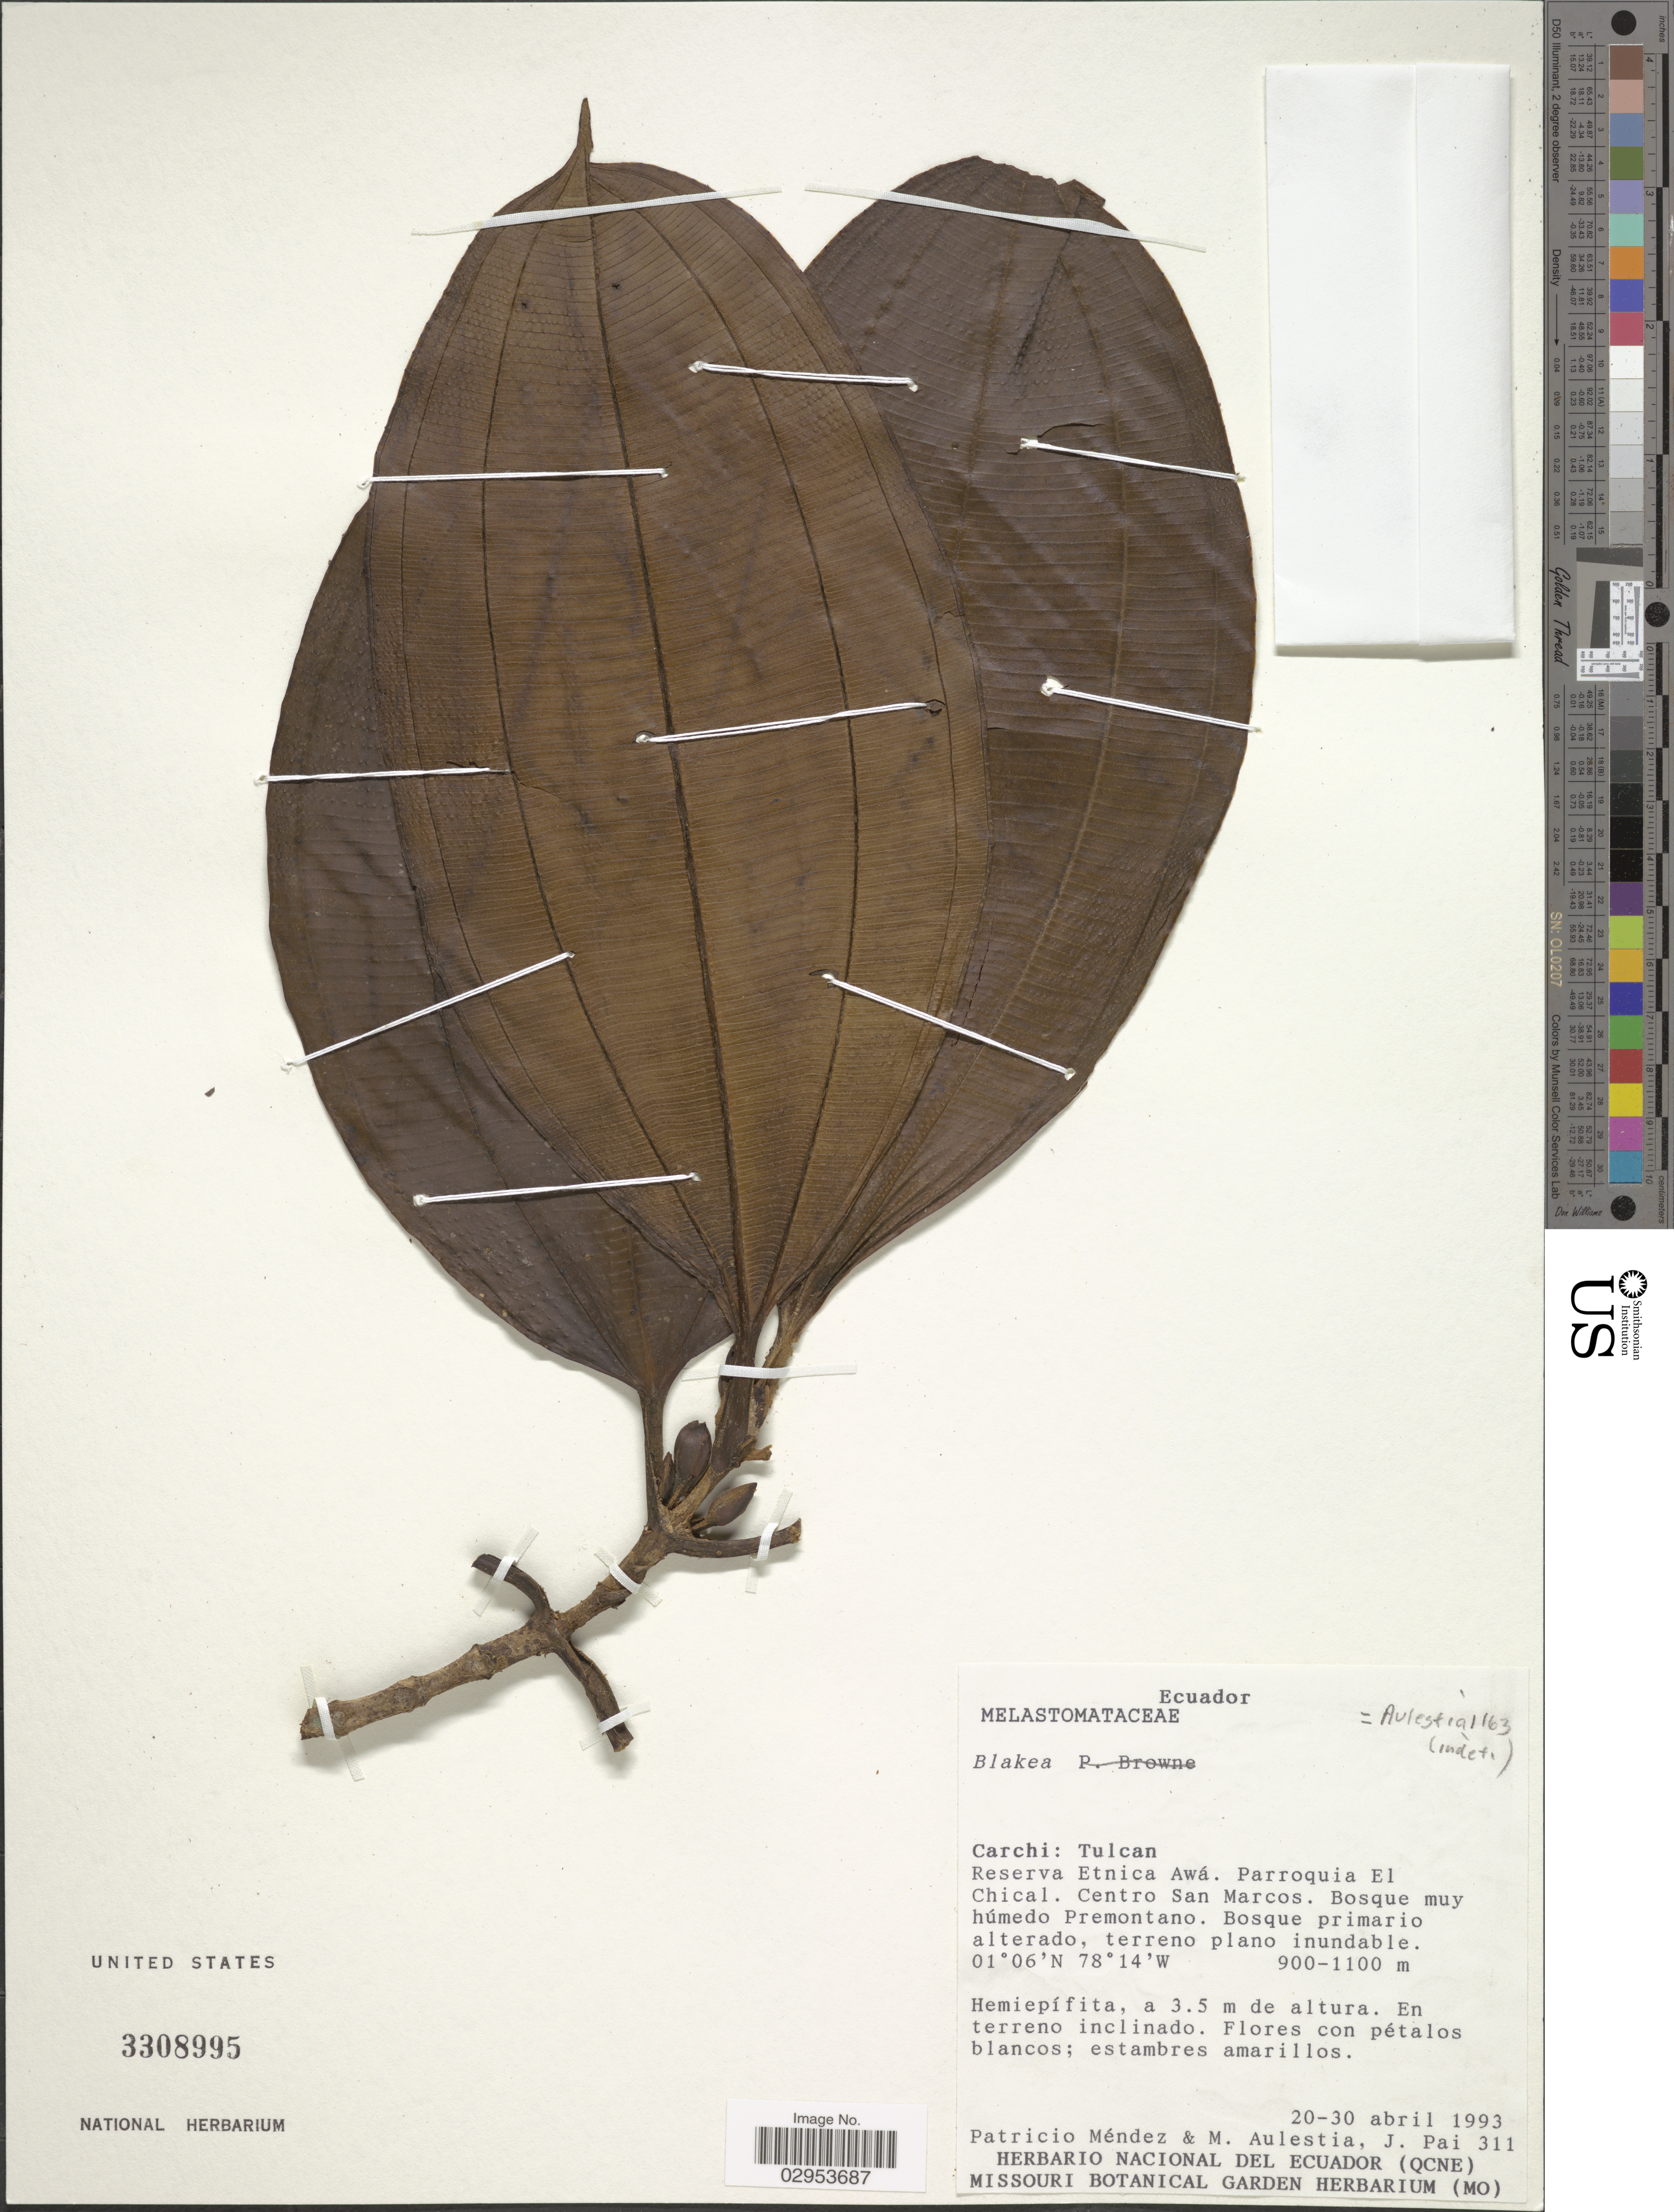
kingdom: Plantae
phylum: Tracheophyta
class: Magnoliopsida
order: Myrtales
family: Melastomataceae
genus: Blakea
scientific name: Blakea sp.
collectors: P. Méndez, M. Aulestia & J. Pai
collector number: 311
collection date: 1993-04-20/1993-04-30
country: Ecuador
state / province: Carchi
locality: Tulcan, Reserva Etnica Awá. Parroquia El Chical. Centro San Marcos. Bosque muy primario húmedo Premontano.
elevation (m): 900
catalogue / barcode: US 3308995